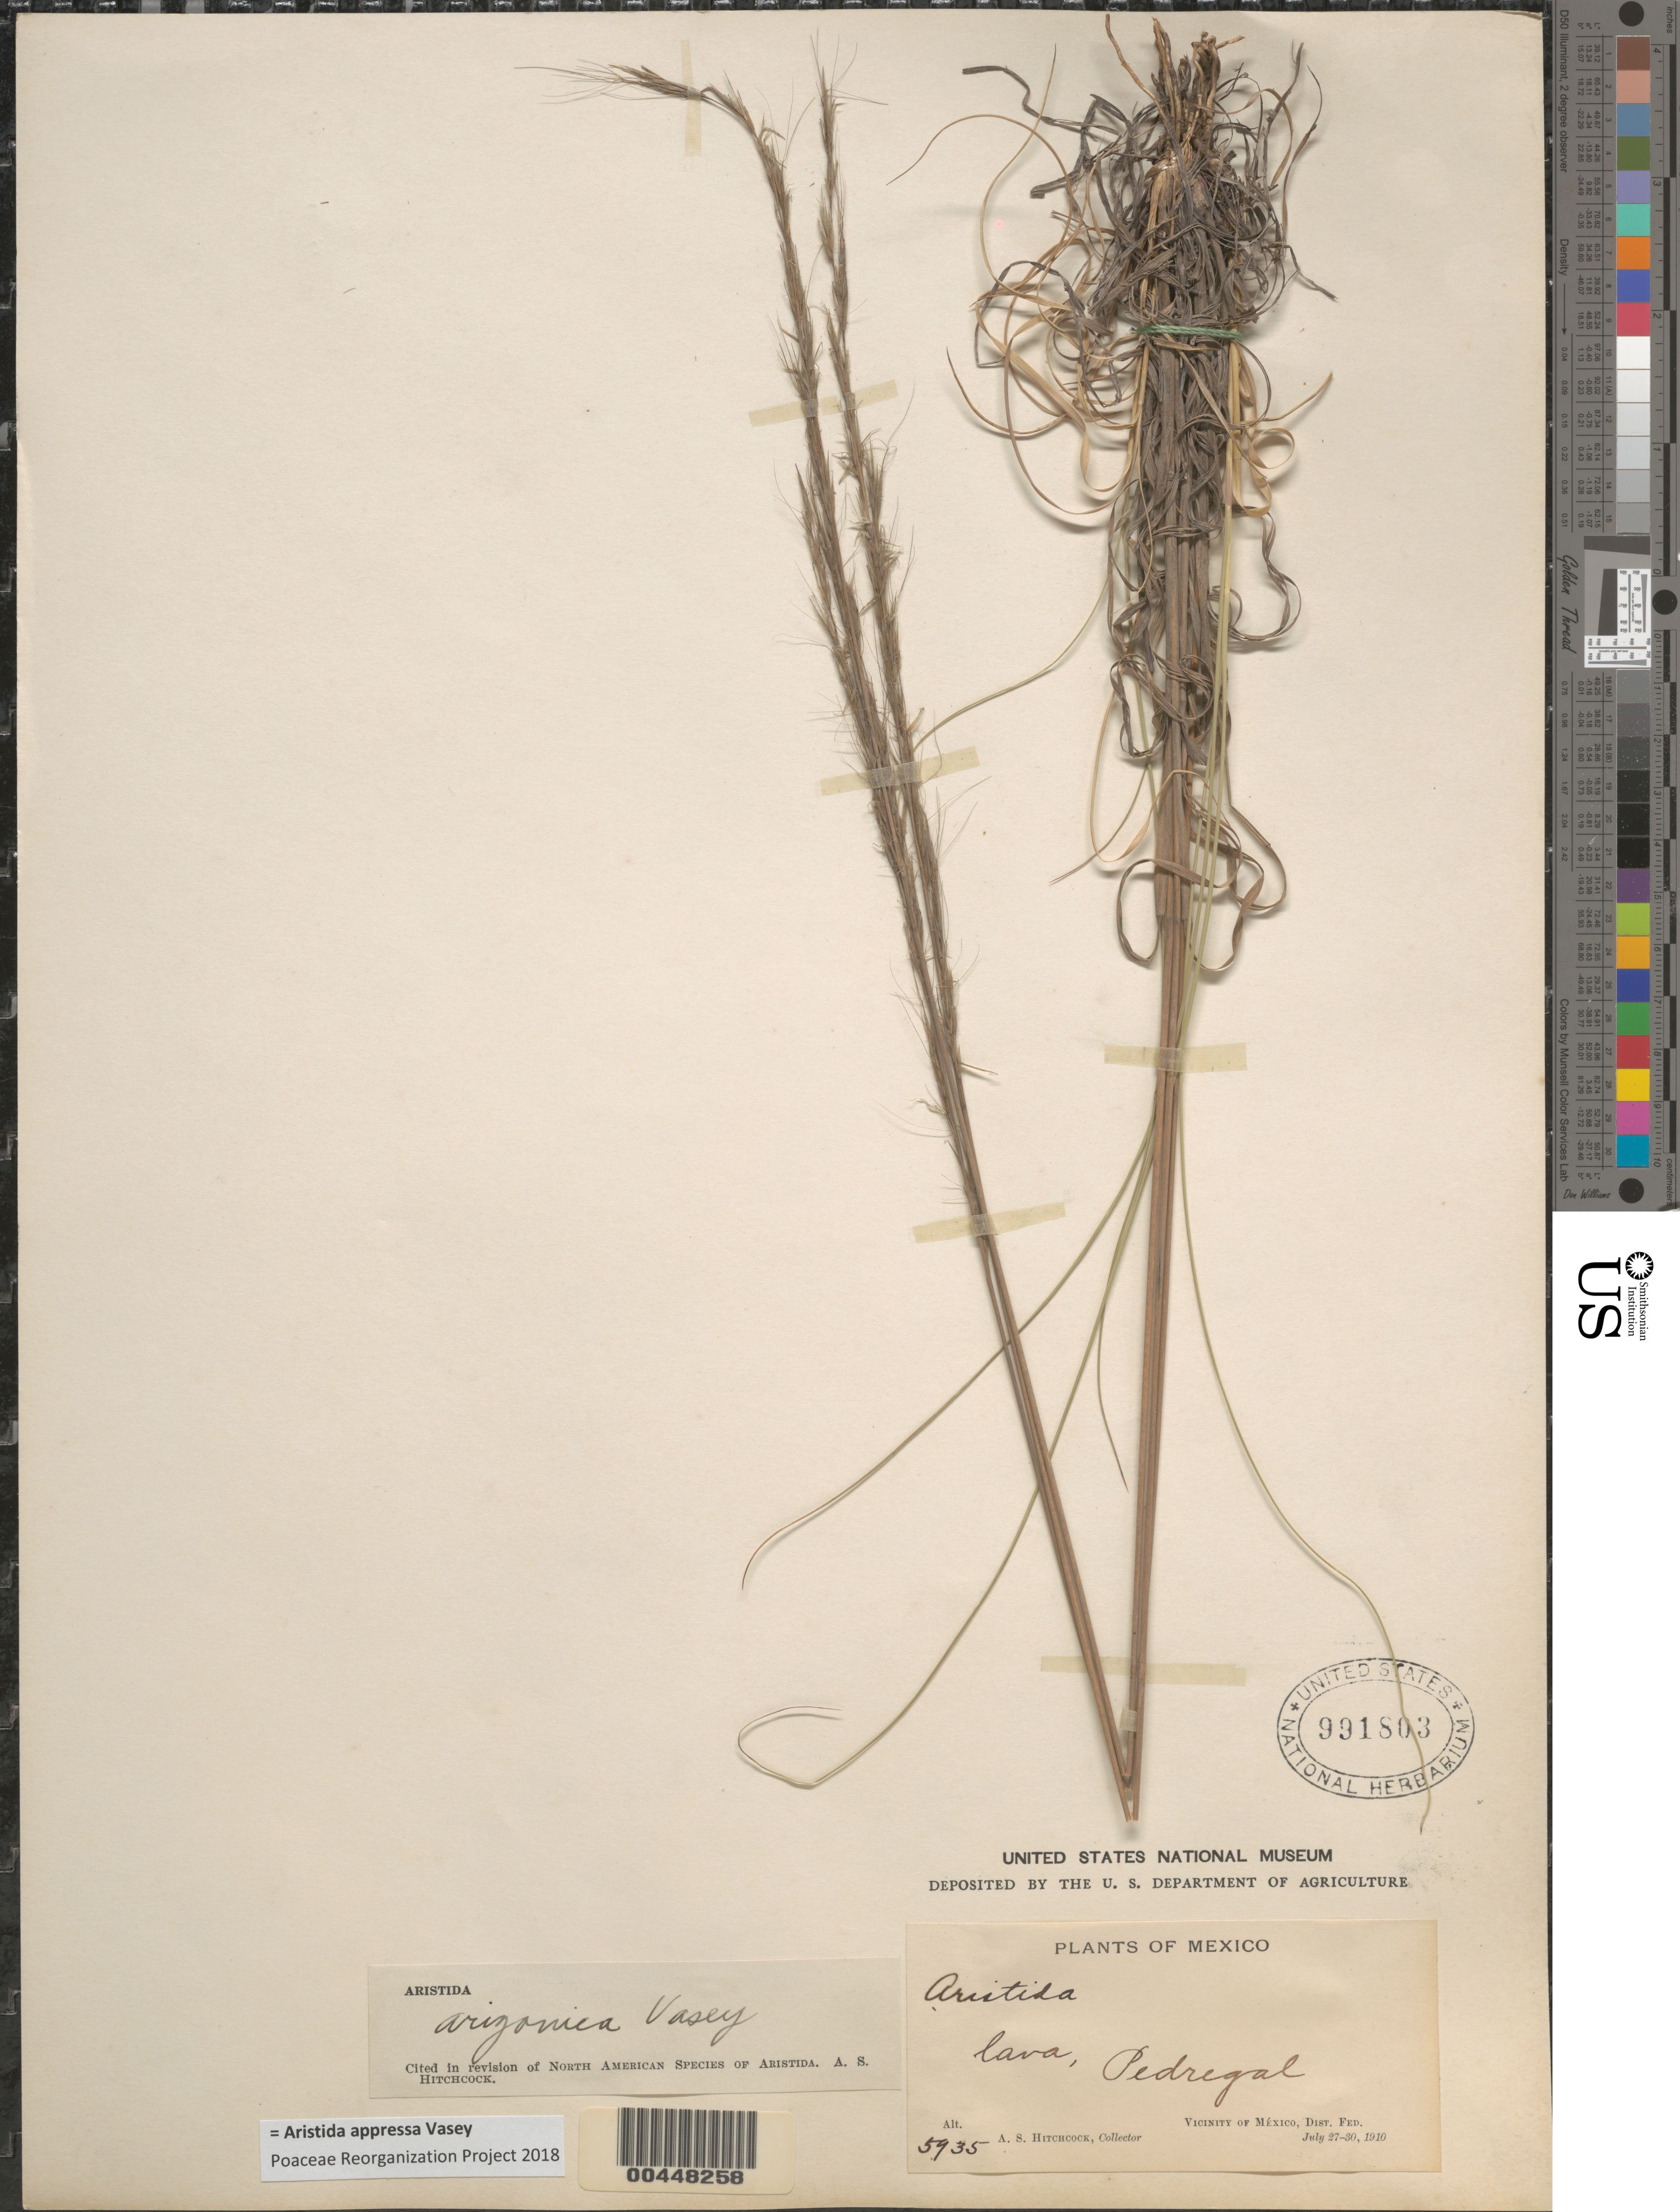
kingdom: Plantae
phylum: Tracheophyta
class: Liliopsida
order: Poales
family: Poaceae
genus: Aristida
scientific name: Aristida appressa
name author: Vasey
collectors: A. S. Hitchcock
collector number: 5935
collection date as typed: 27 Jul 1910 to 30 Jul 1910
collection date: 1910-07-27/1910-07-30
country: Mexico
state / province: Distrito Federal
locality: Vicinity of Mèxico, Pedregal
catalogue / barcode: US 991803